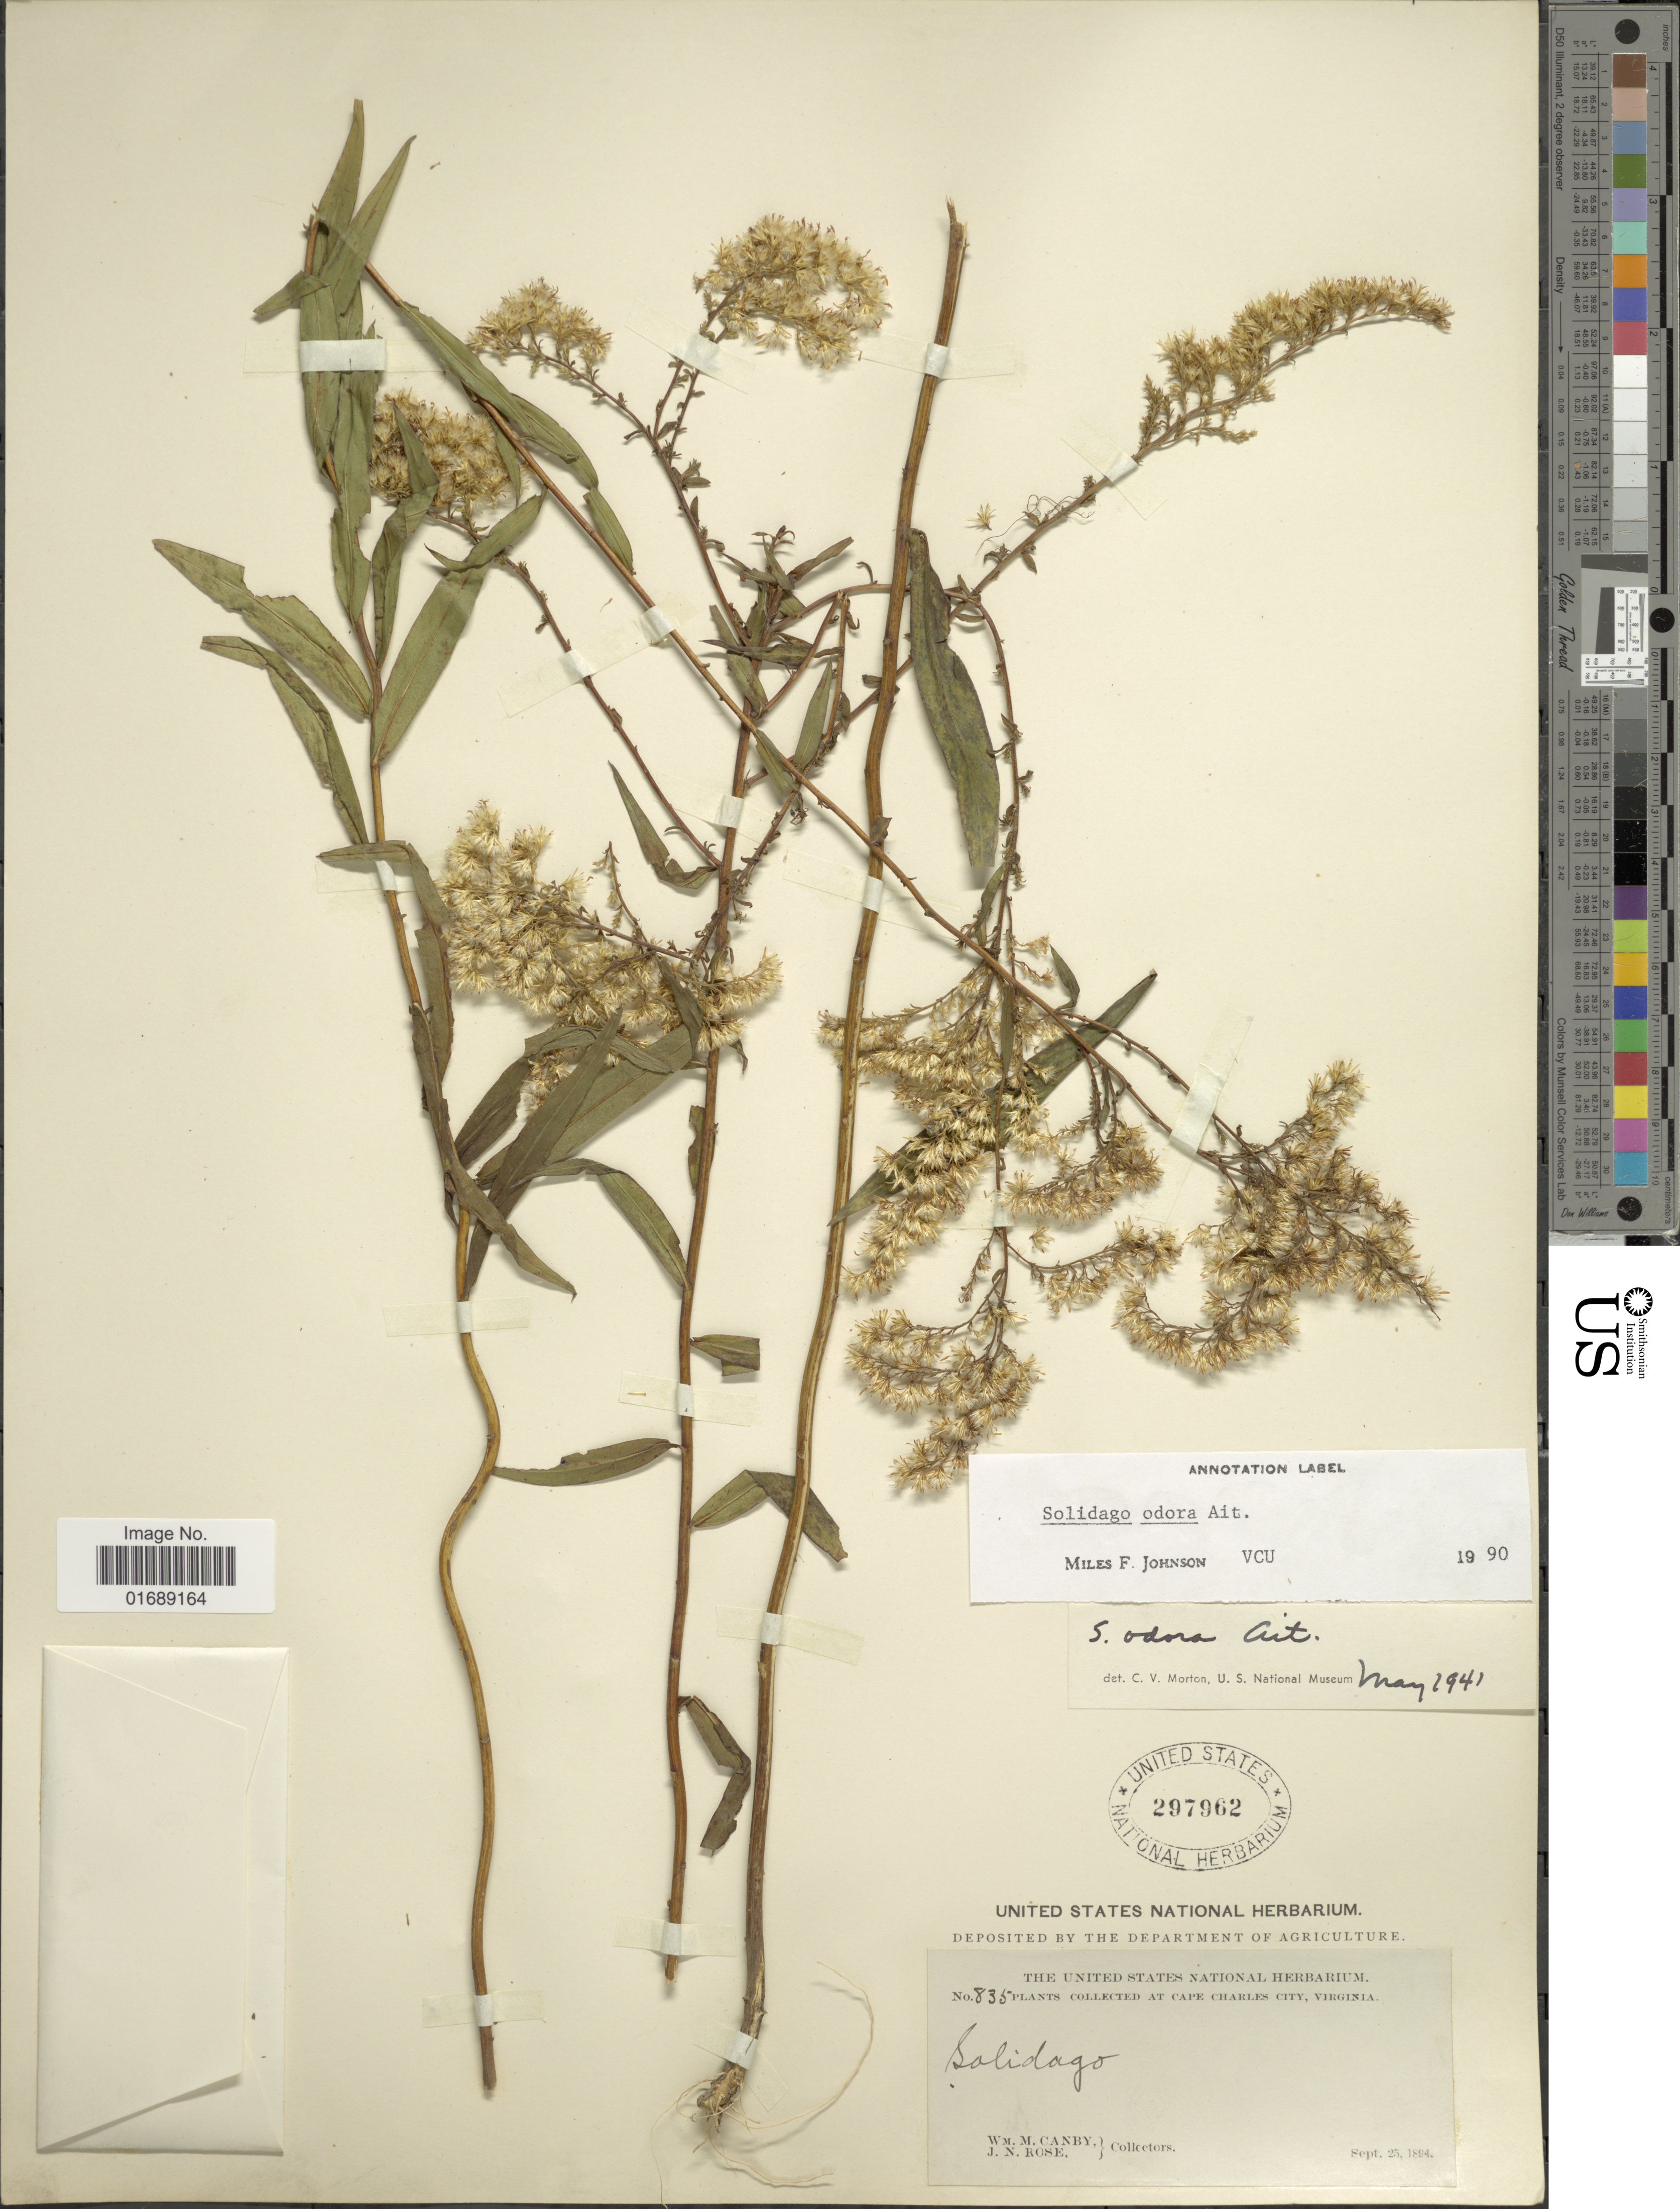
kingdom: Plantae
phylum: Tracheophyta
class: Magnoliopsida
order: Asterales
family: Asteraceae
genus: Solidago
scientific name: Solidago odora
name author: Aiton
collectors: W. M. Canby & J. N. Rose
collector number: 835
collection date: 1894-09-25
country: United States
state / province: Virginia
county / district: Accomack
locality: Cape Charles City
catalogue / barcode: US 297962